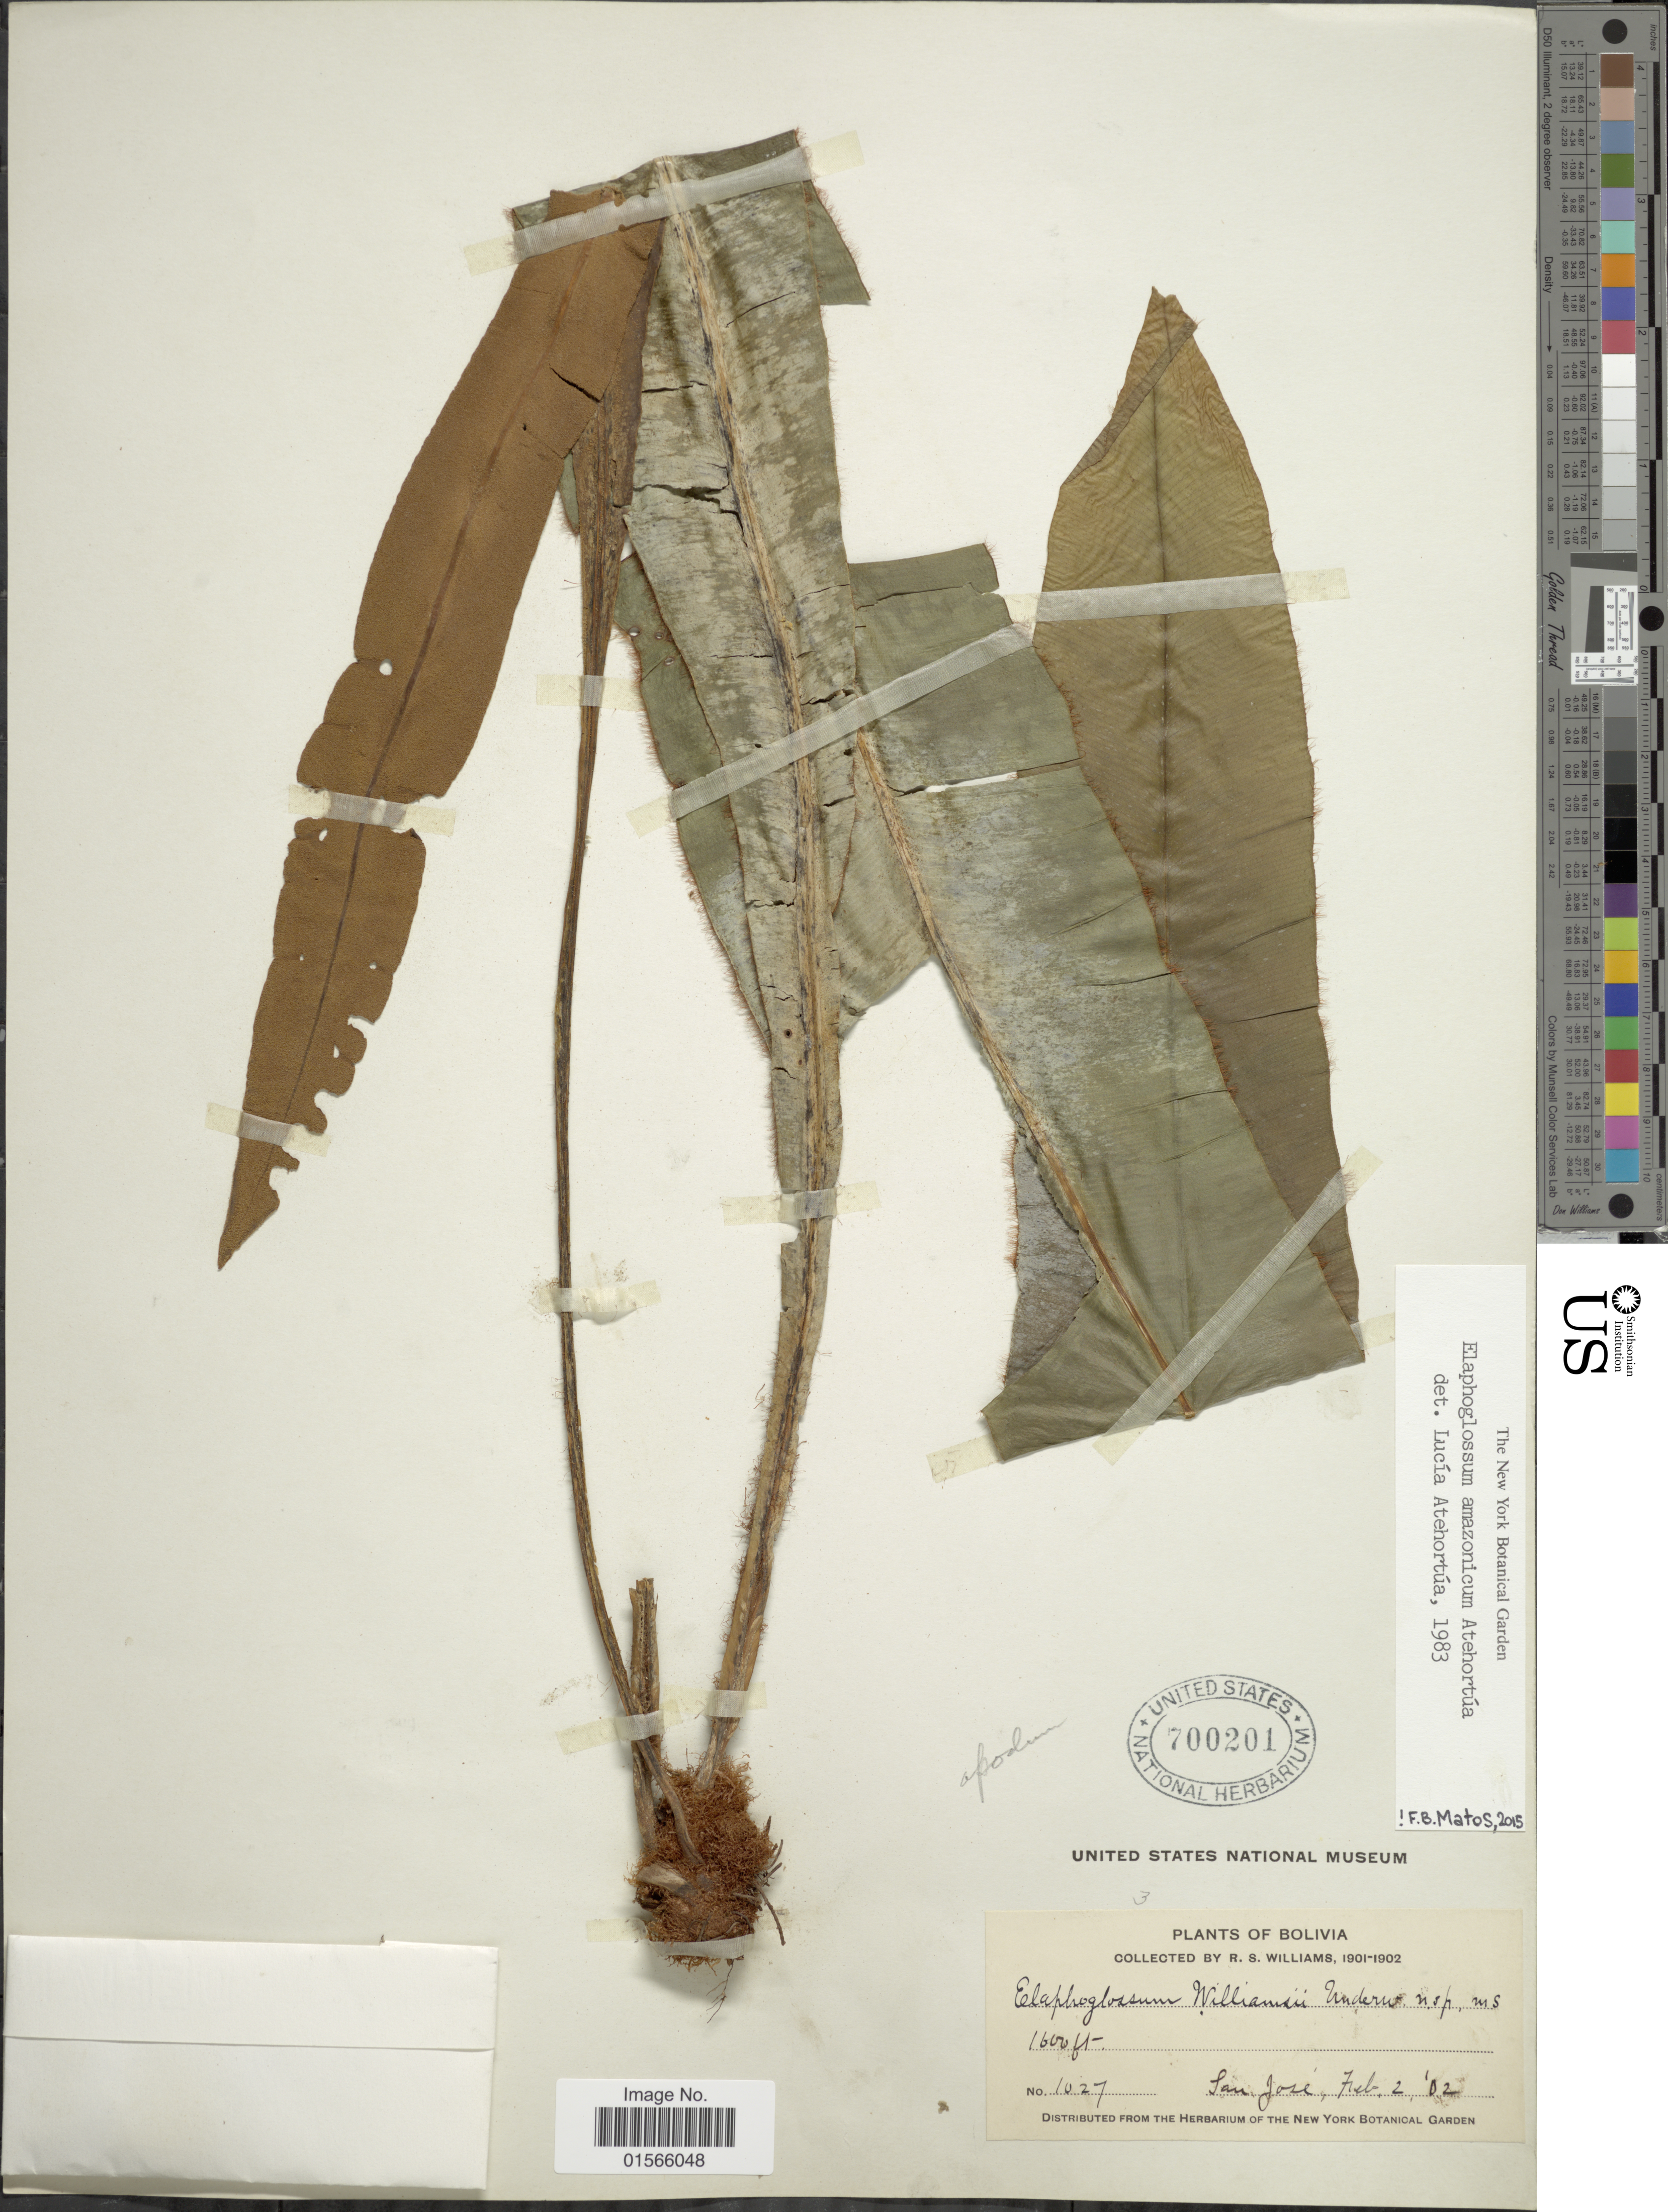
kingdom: Plantae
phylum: Tracheophyta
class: Polypodiopsida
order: Polypodiales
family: Dryopteridaceae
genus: Elaphoglossum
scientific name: Elaphoglossum amazonicum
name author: Atehortúa & Mickel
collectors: R. S. Williams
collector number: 1027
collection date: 1902-02-02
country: Colombia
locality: San José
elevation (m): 488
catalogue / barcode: US 700201